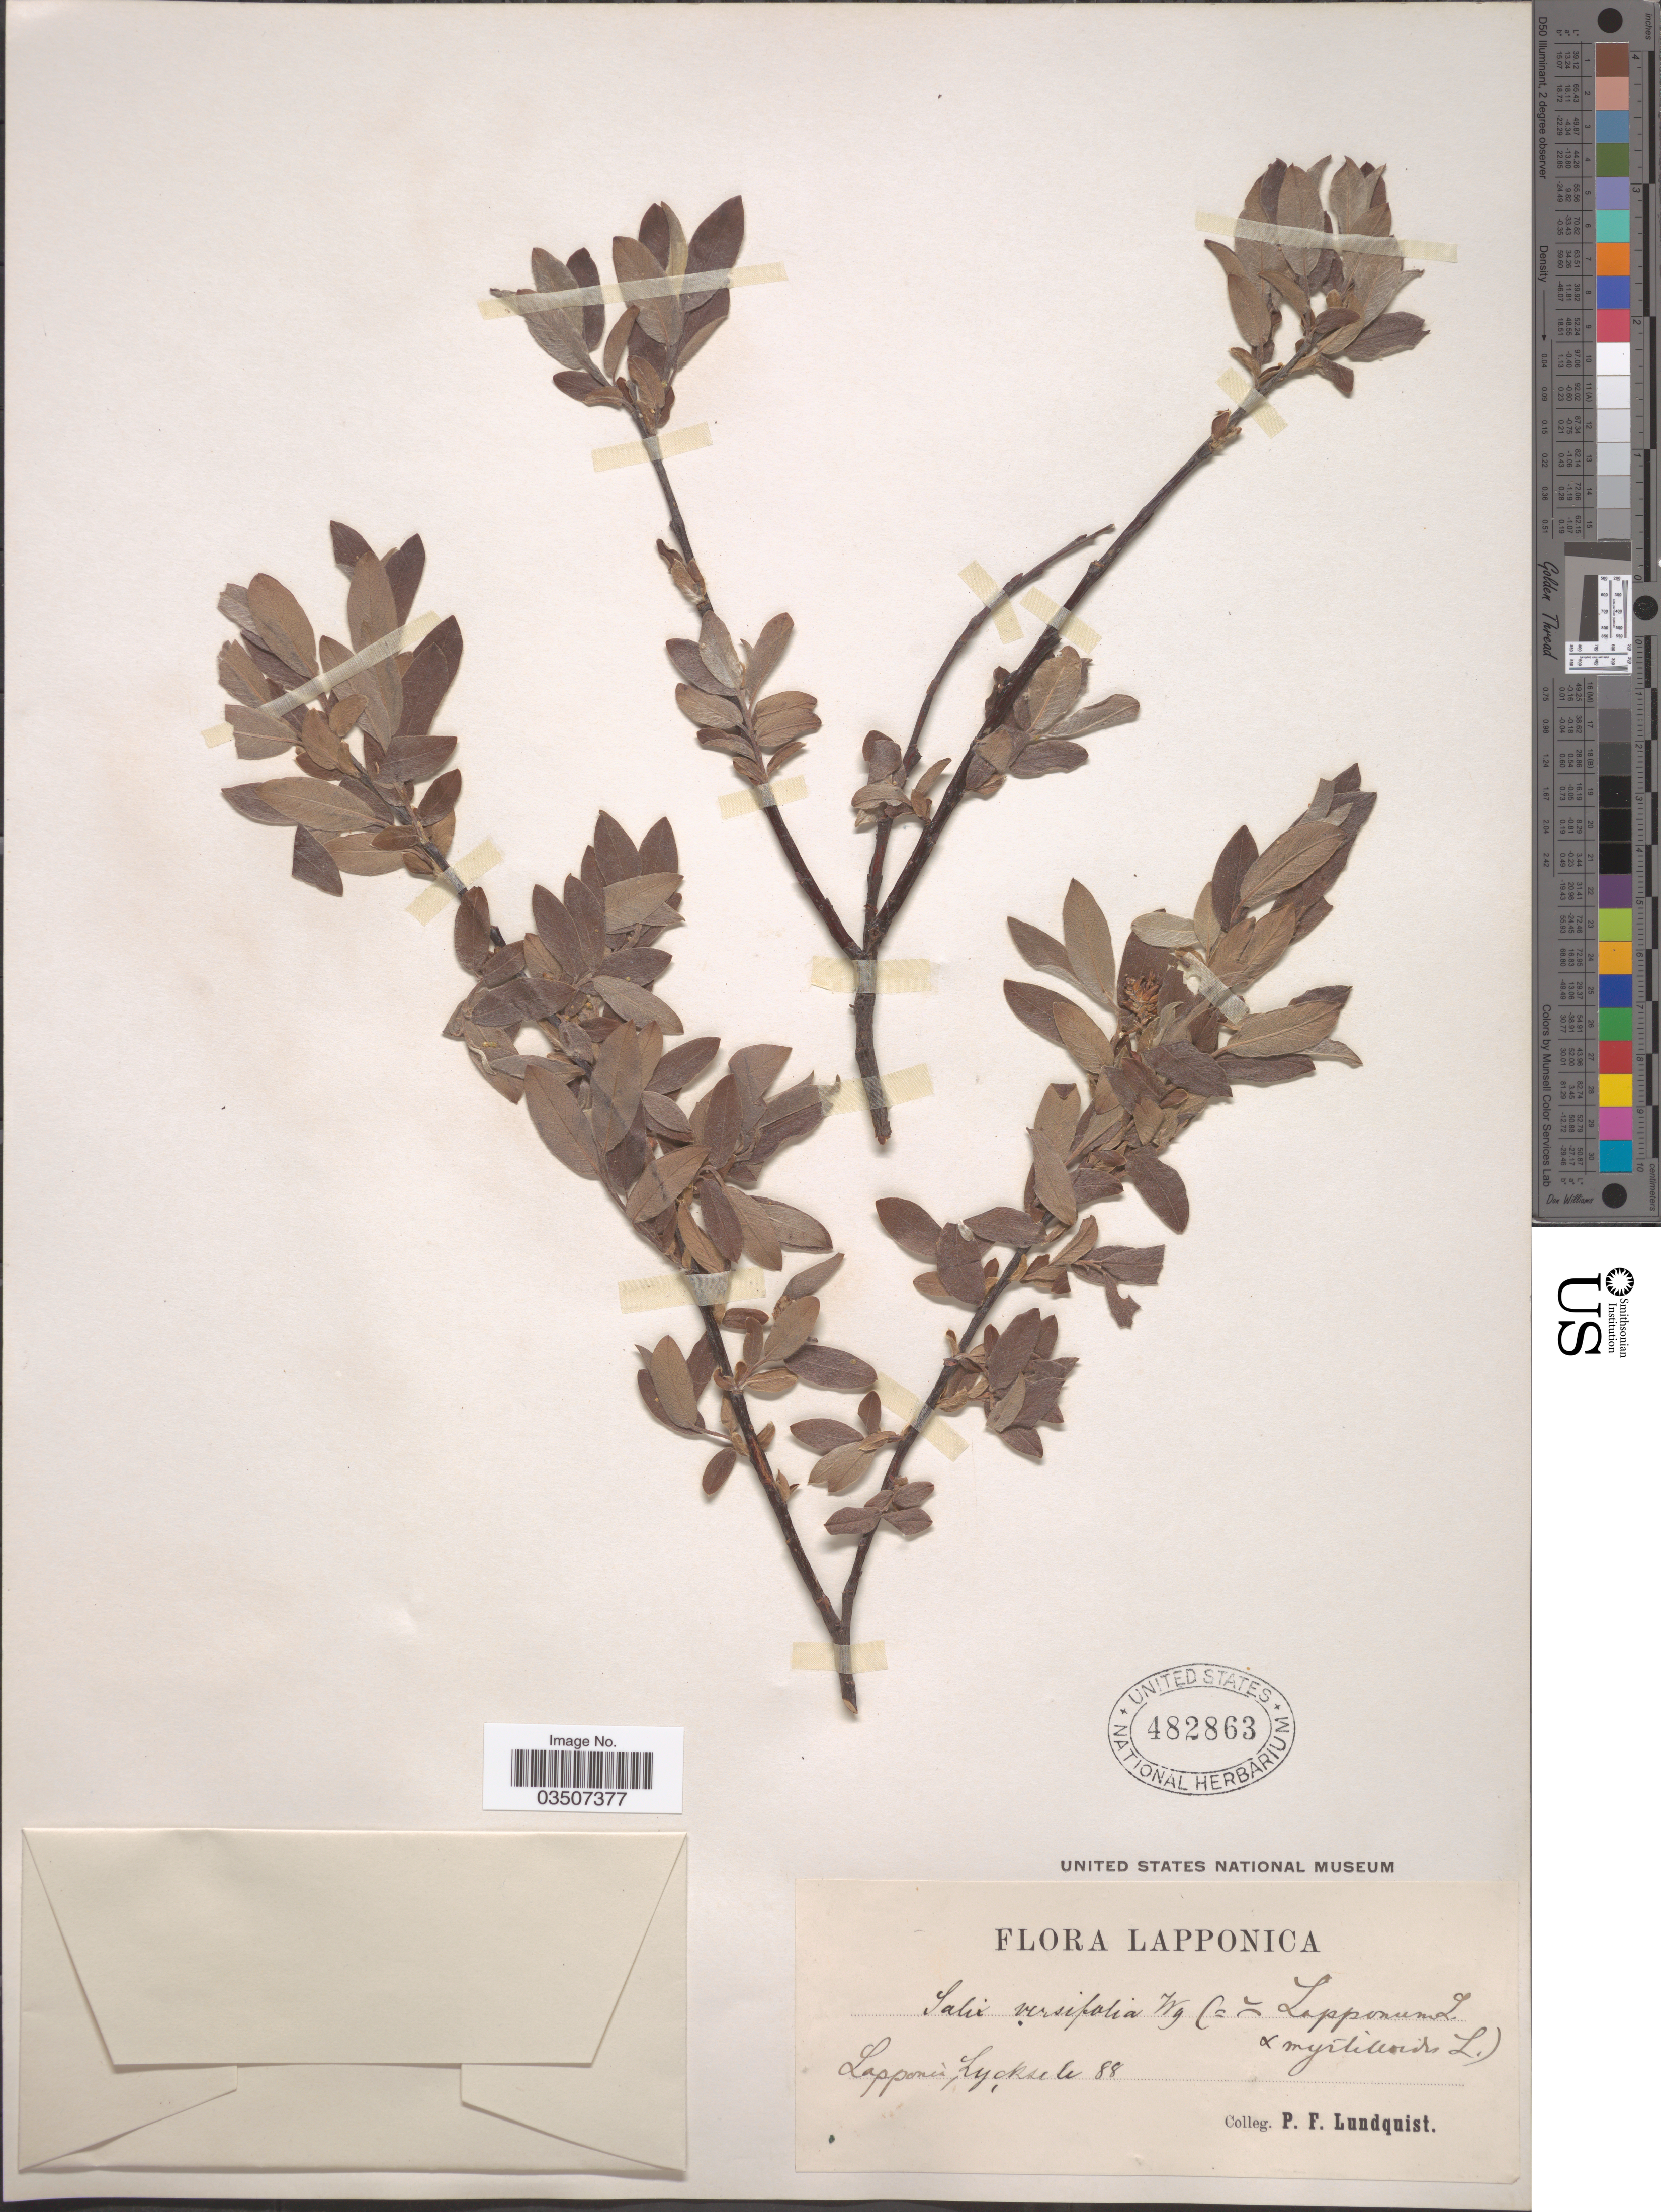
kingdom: Plantae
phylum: Tracheophyta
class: Magnoliopsida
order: Malpighiales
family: Salicaceae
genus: Salix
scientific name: Salix versifolia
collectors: P. Lundquist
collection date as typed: Transcribed d/m/y: //88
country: Sweden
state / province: Västerbotten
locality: Lapponica. Lapponia, Lycksele.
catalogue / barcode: US 482863